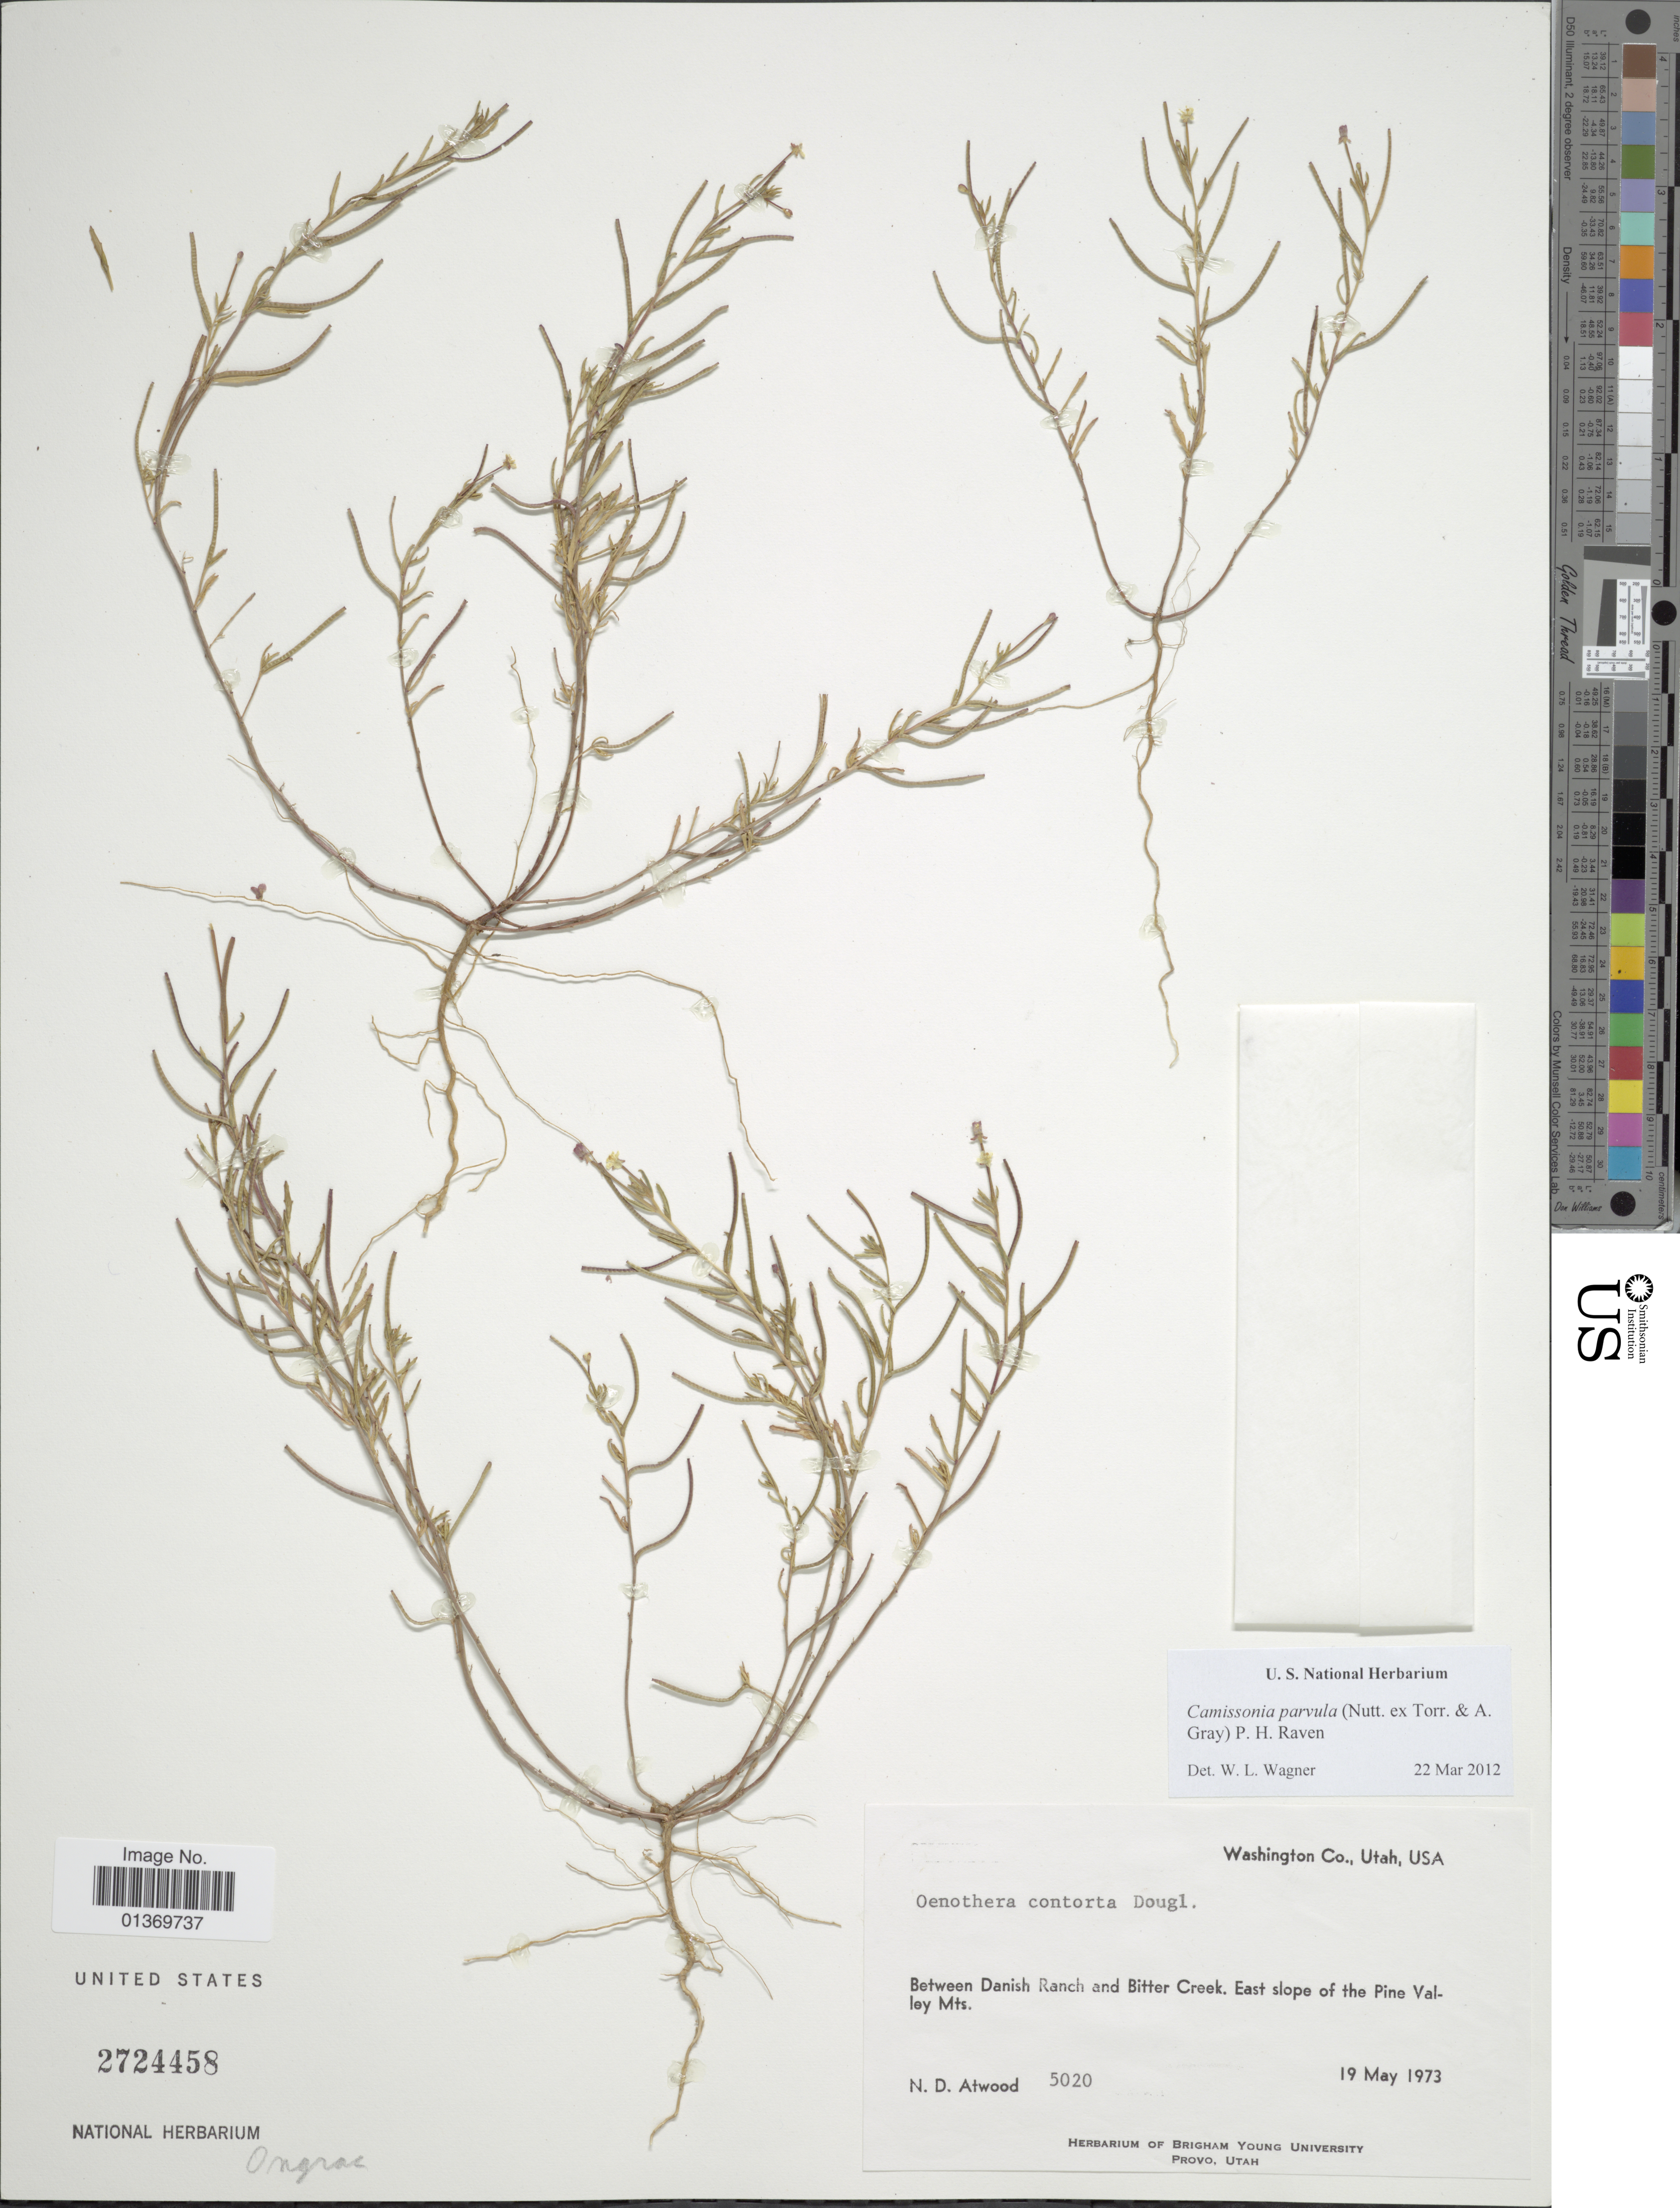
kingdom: Plantae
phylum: Tracheophyta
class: Magnoliopsida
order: Myrtales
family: Onagraceae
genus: Camissonia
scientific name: Camissonia parvula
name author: (Nutt. ex Torr. &) P.H. Raven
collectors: N. Atwood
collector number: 5020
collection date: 1973-05-19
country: United States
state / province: Utah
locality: Washington Co., Between Danish Ranch and Bitter Creek. East slope of the Pine Valley Mts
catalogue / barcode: US 2724458